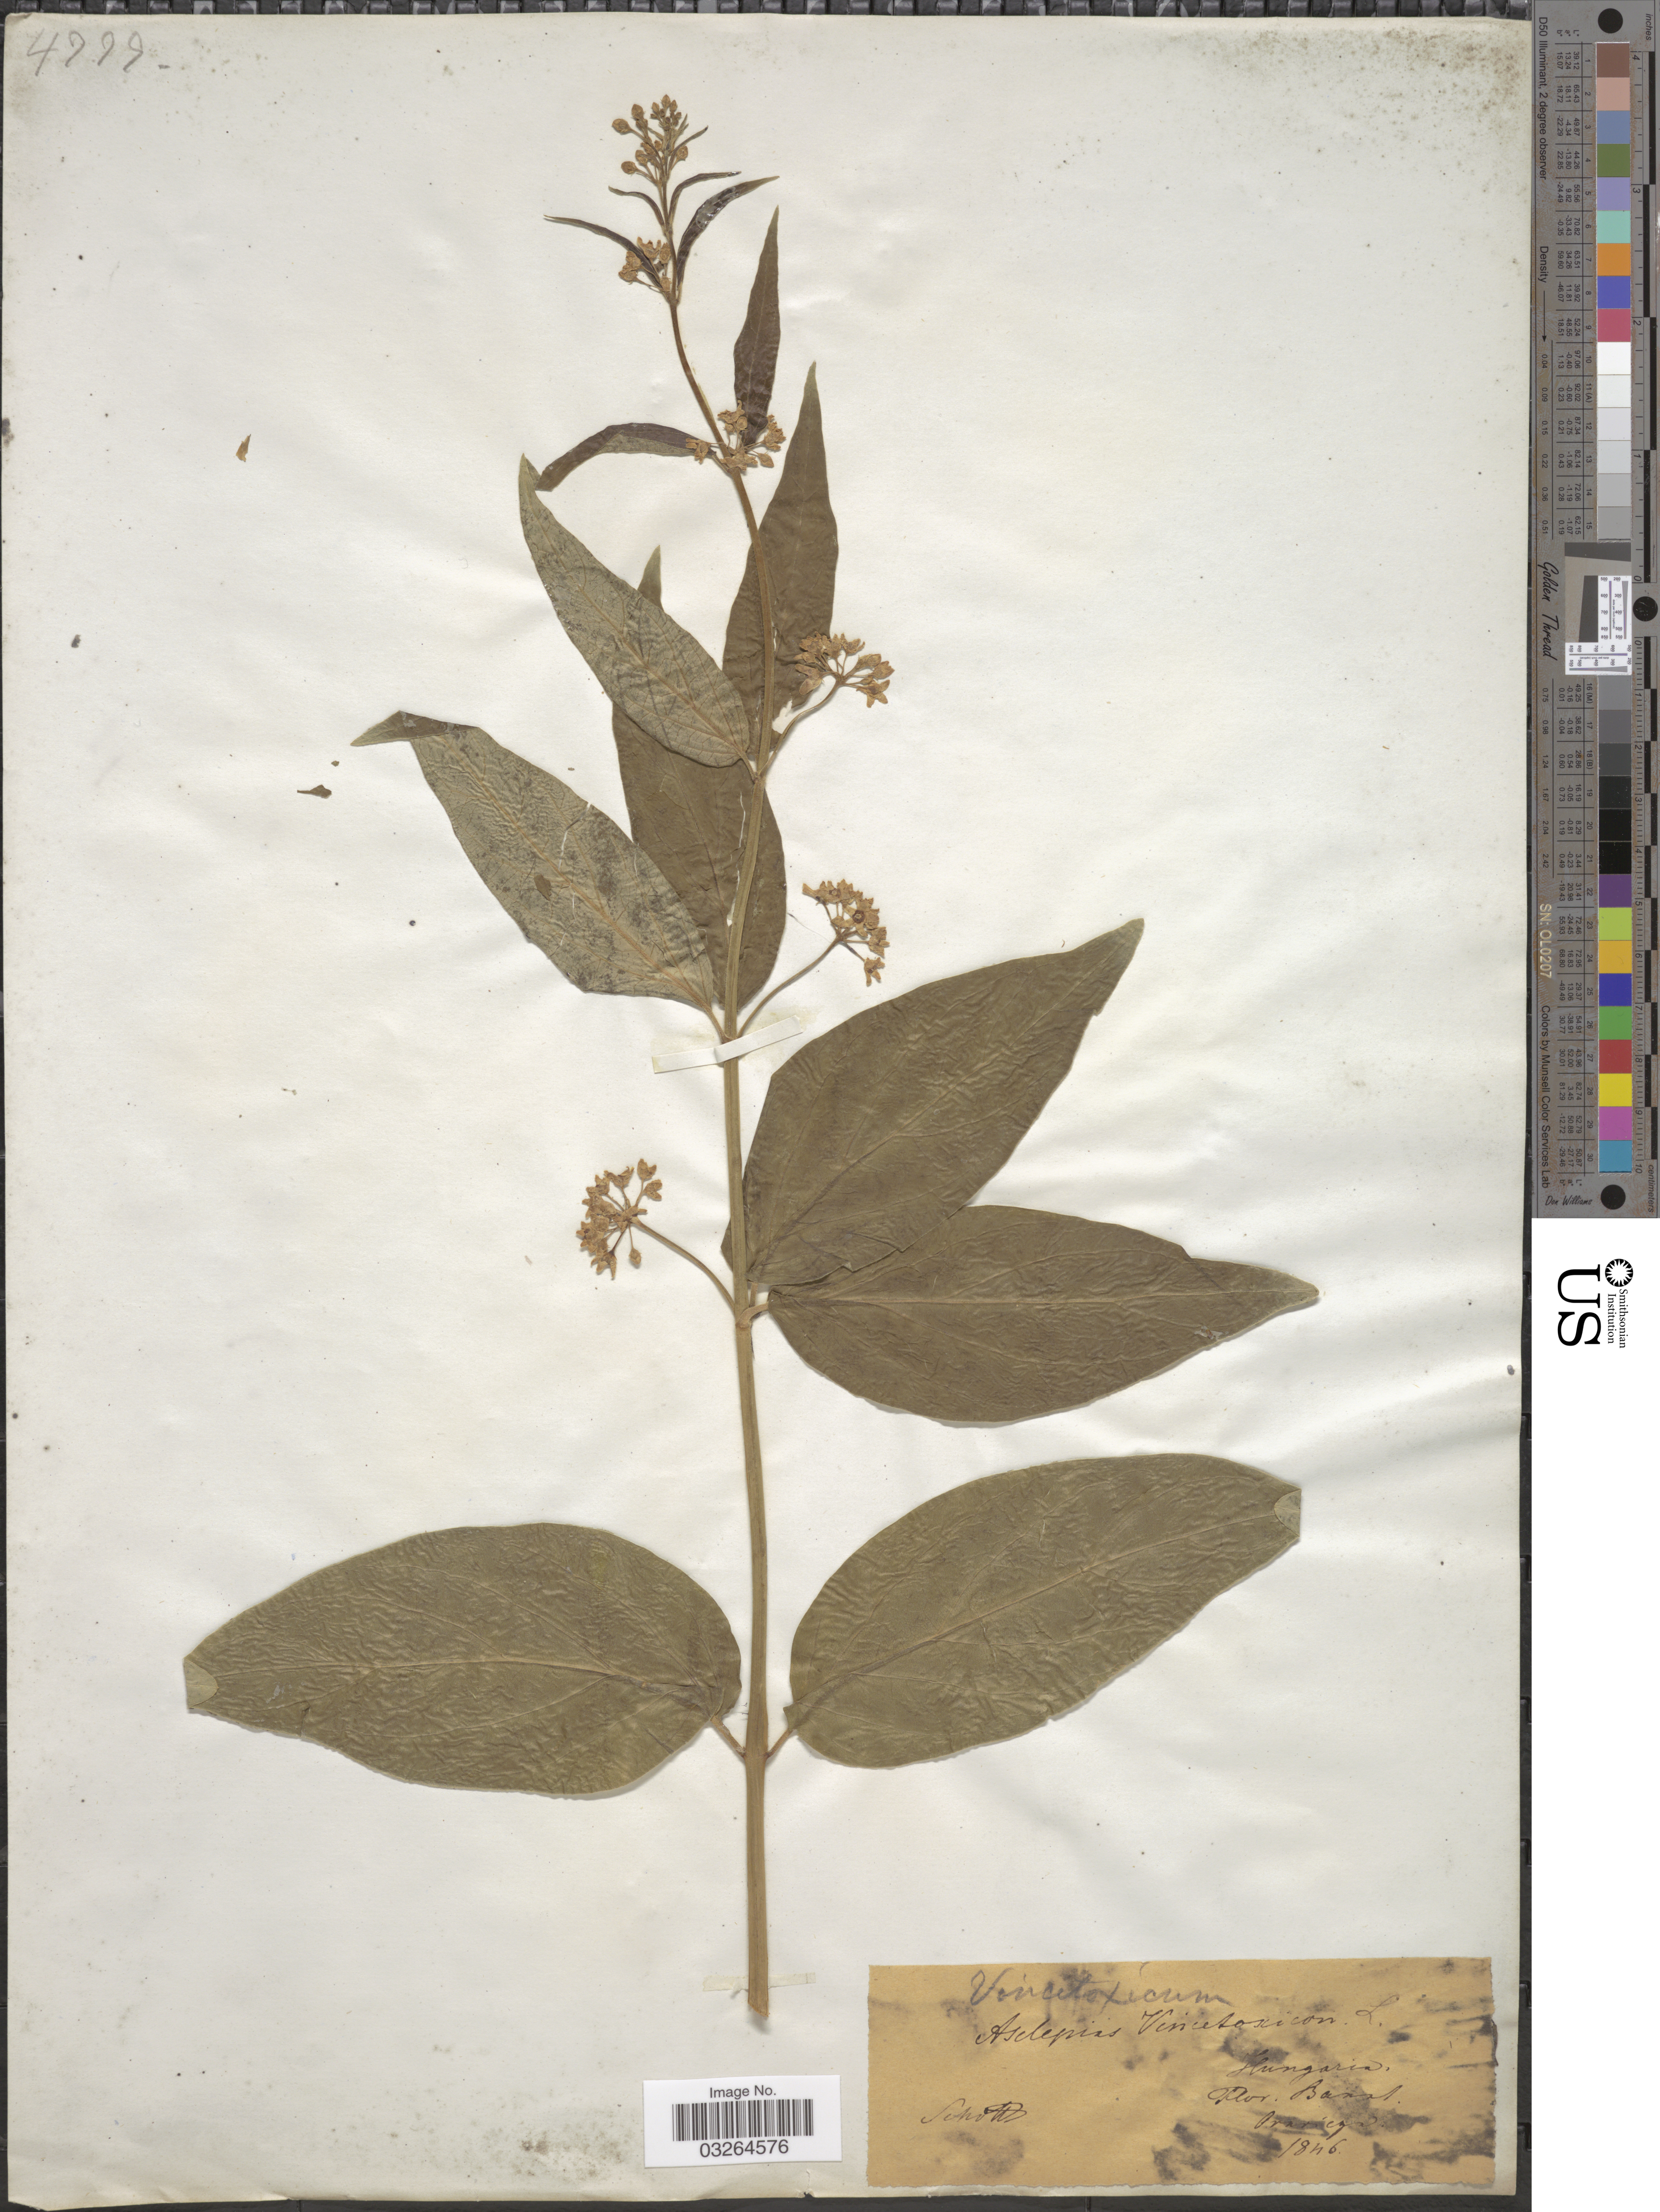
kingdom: Plantae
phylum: Tracheophyta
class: Magnoliopsida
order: Gentianales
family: Apocynaceae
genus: Cynanchum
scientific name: Cynanchum sp.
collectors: -. Schottz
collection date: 1846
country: Hungary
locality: Araricaga. [interpreted]